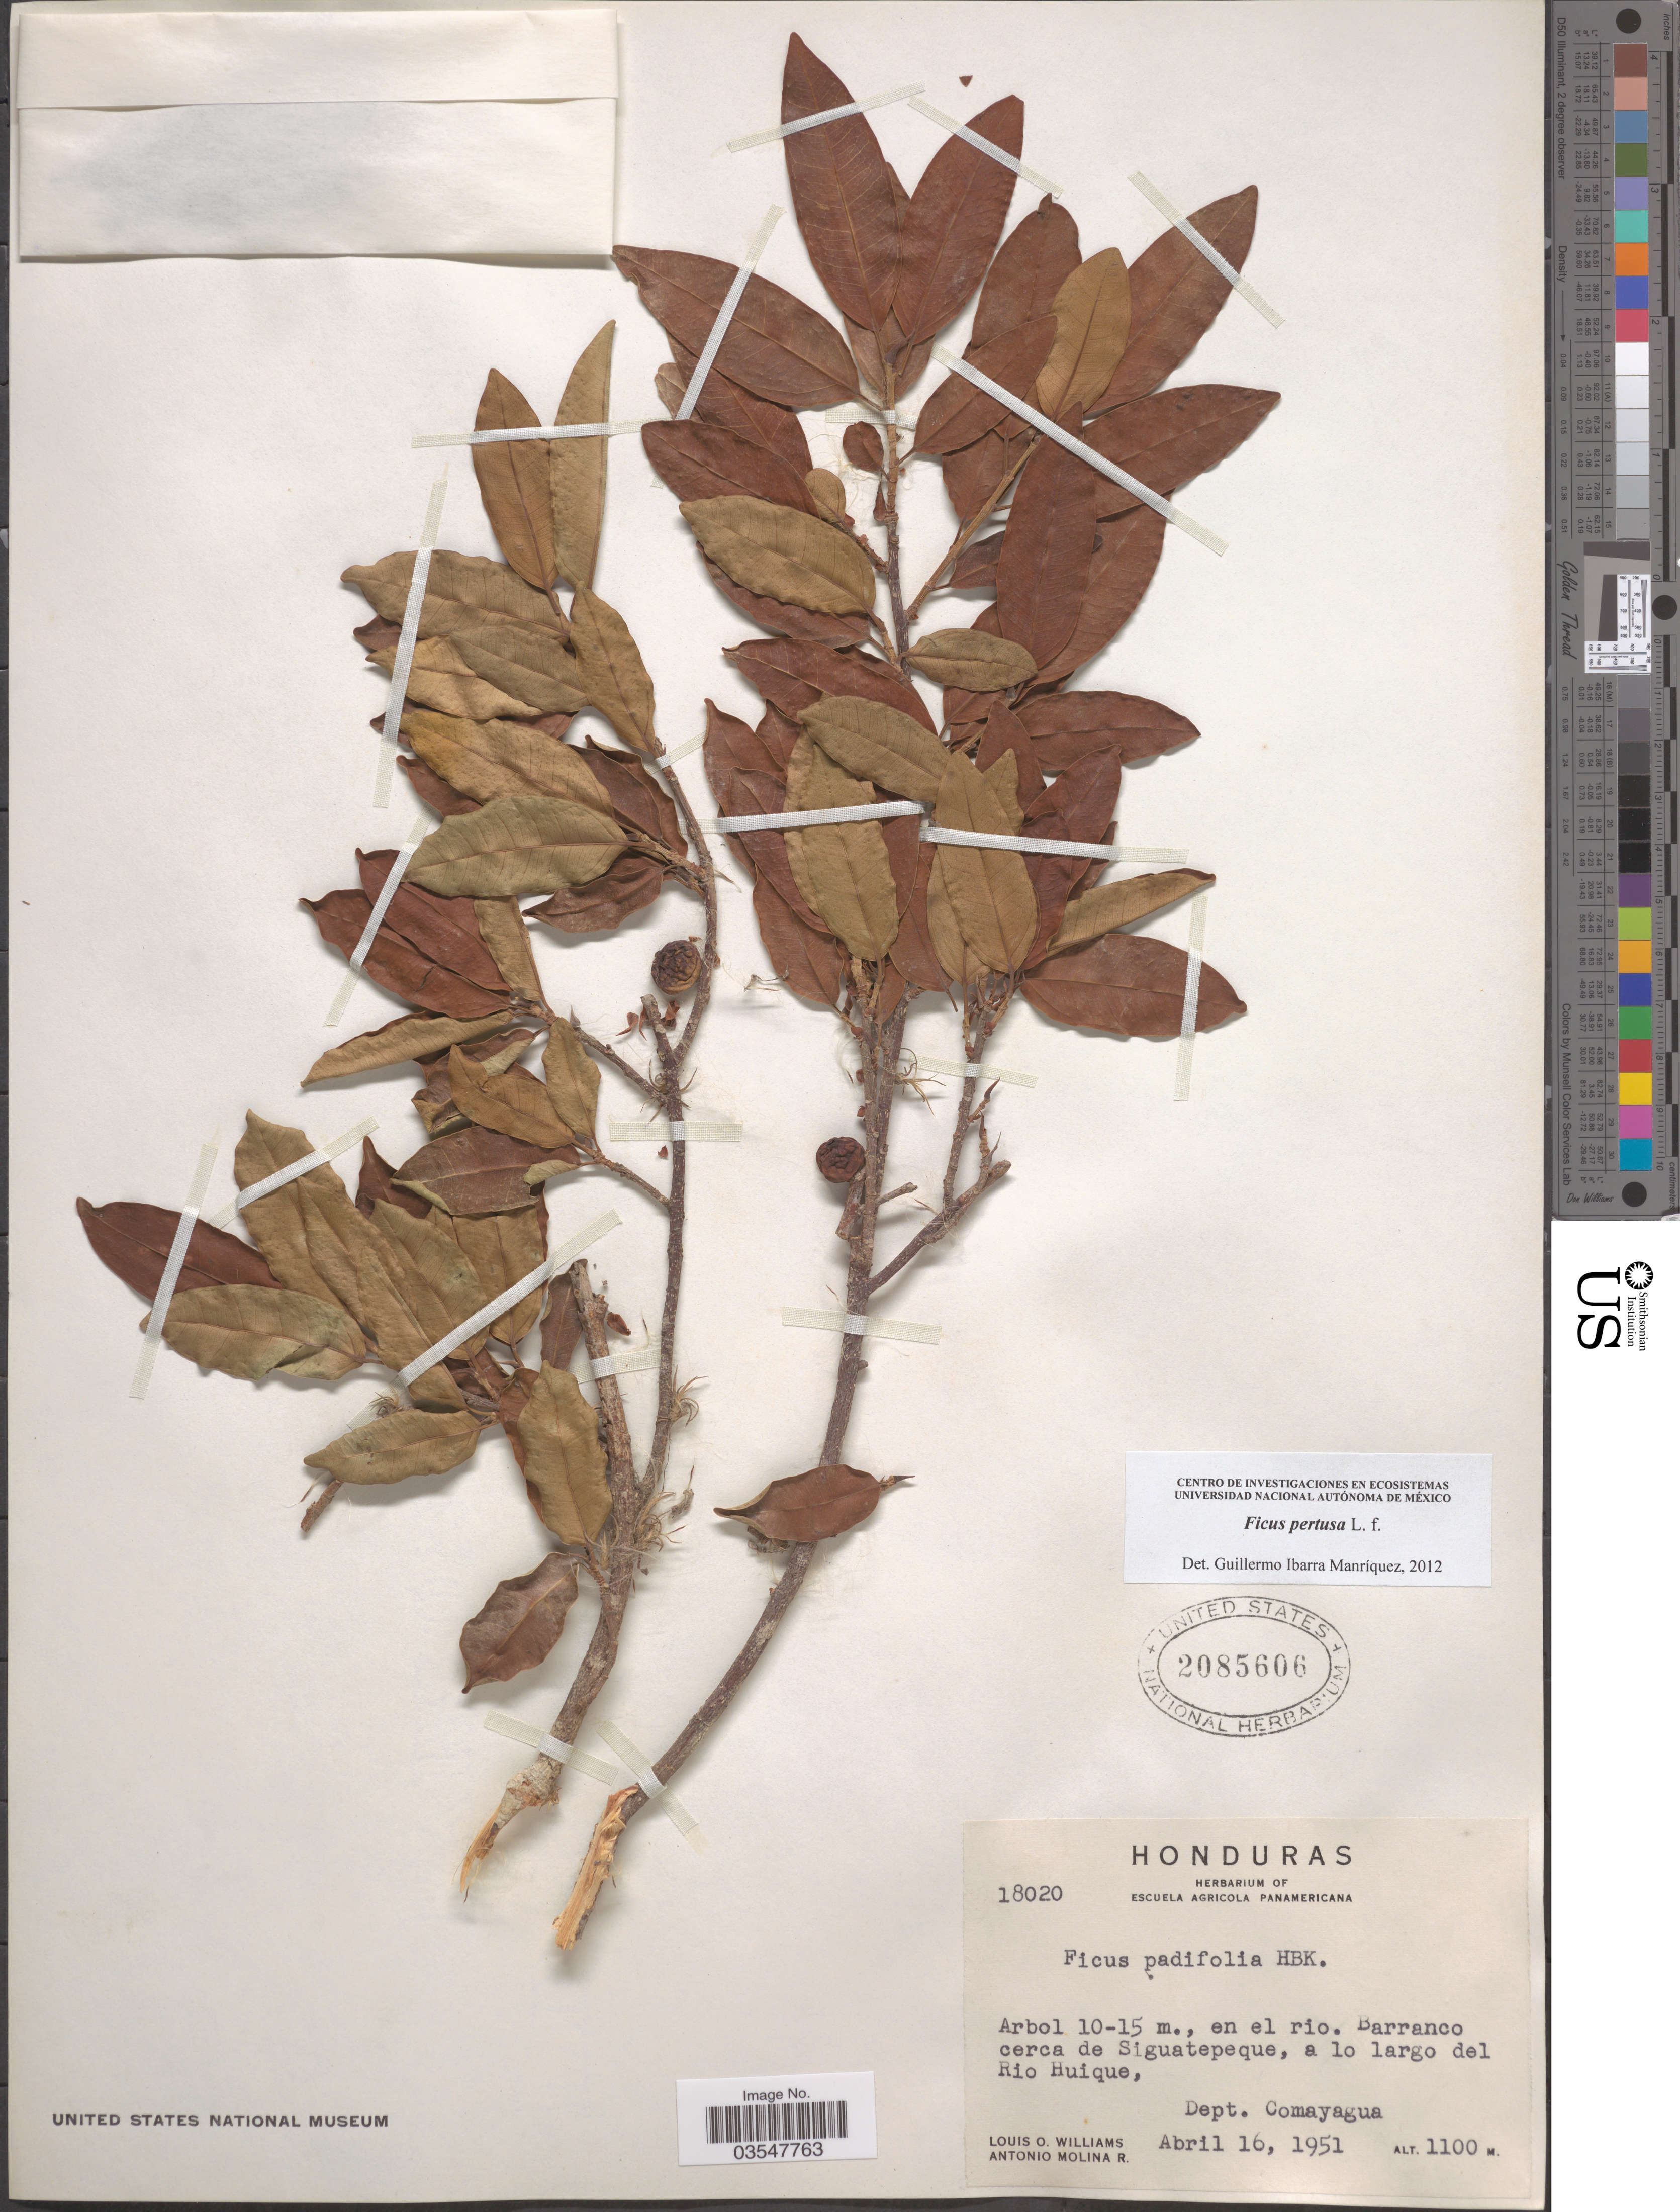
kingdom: Plantae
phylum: Tracheophyta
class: Magnoliopsida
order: Rosales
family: Moraceae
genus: Ficus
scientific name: Ficus pertusa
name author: L. f.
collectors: L. O. Williams & A. Molina R.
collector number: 18020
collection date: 1951-04-16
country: Honduras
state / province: Comayagua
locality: Barranco cerca de Siguatepeque, a lo largo del Rio Huique, Dept. Comayagua.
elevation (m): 1100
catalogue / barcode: US 2085606